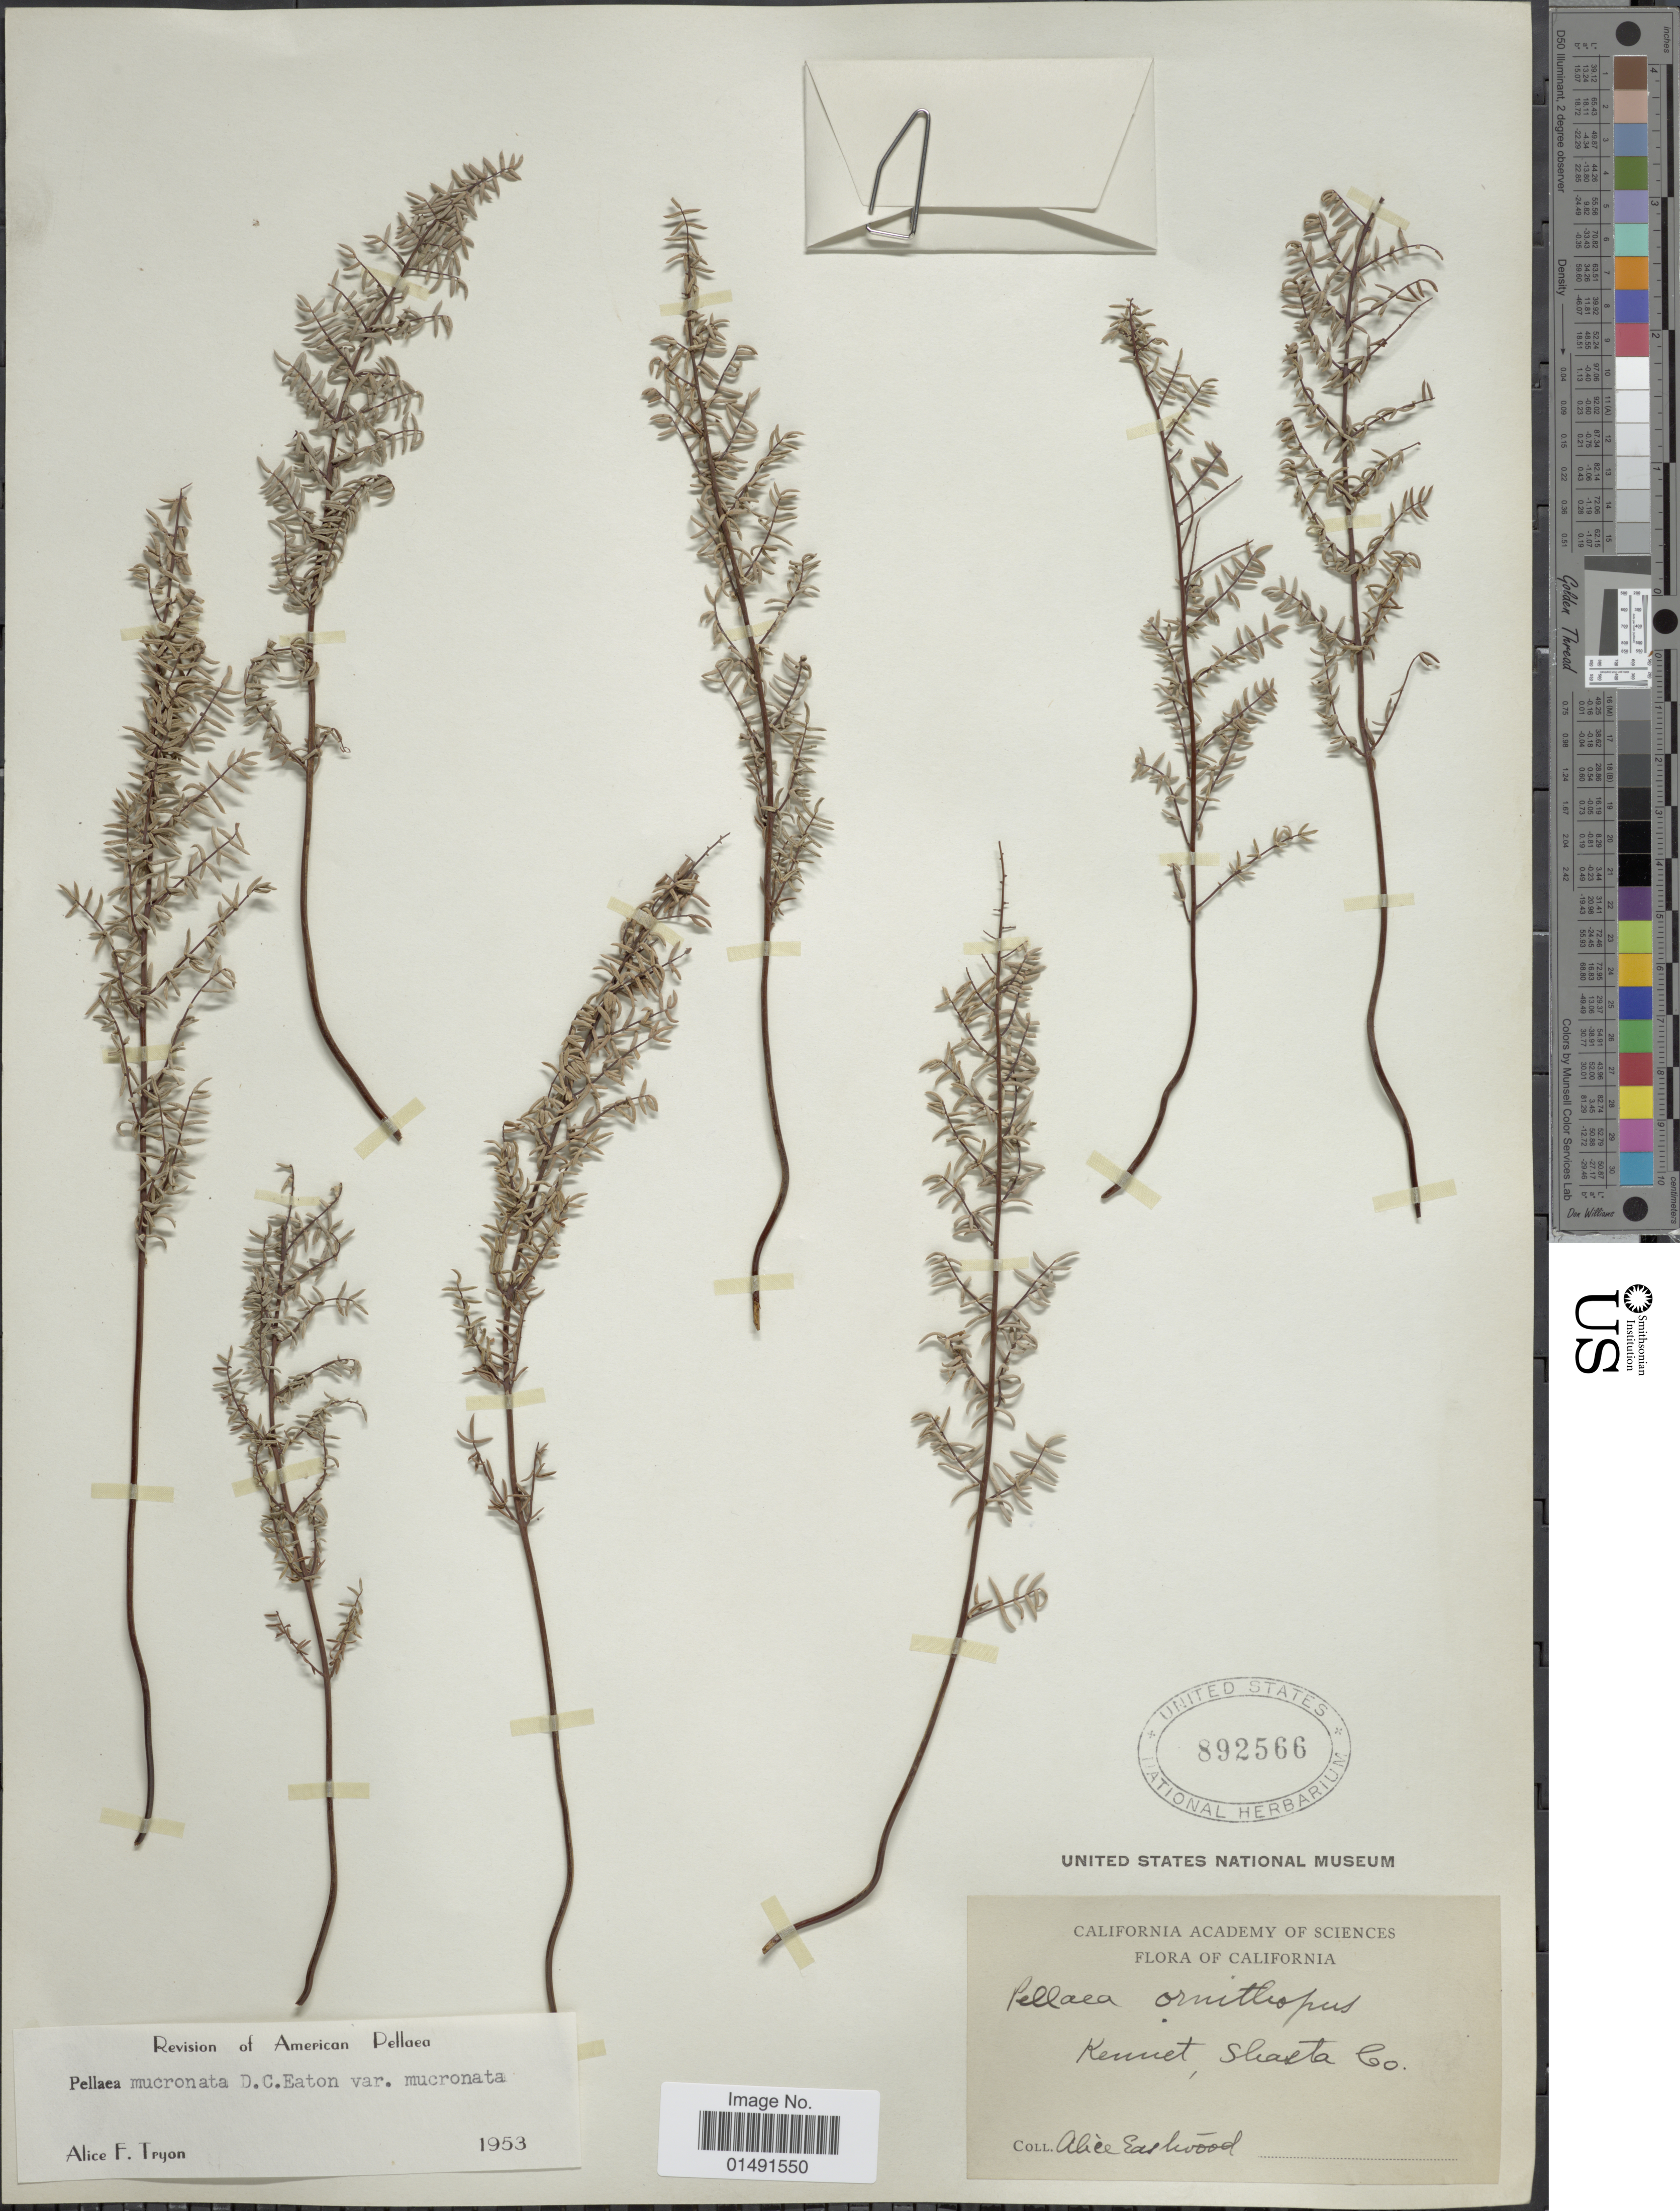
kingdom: Plantae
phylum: Tracheophyta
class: Polypodiopsida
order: Polypodiales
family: Pteridaceae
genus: Pellaea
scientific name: Pellaea mucronata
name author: (D.C. Eaton) D.C. Eaton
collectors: A. Eastwood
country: United States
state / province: California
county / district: Shasta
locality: Kennet, Shasta Co.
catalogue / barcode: US 892566